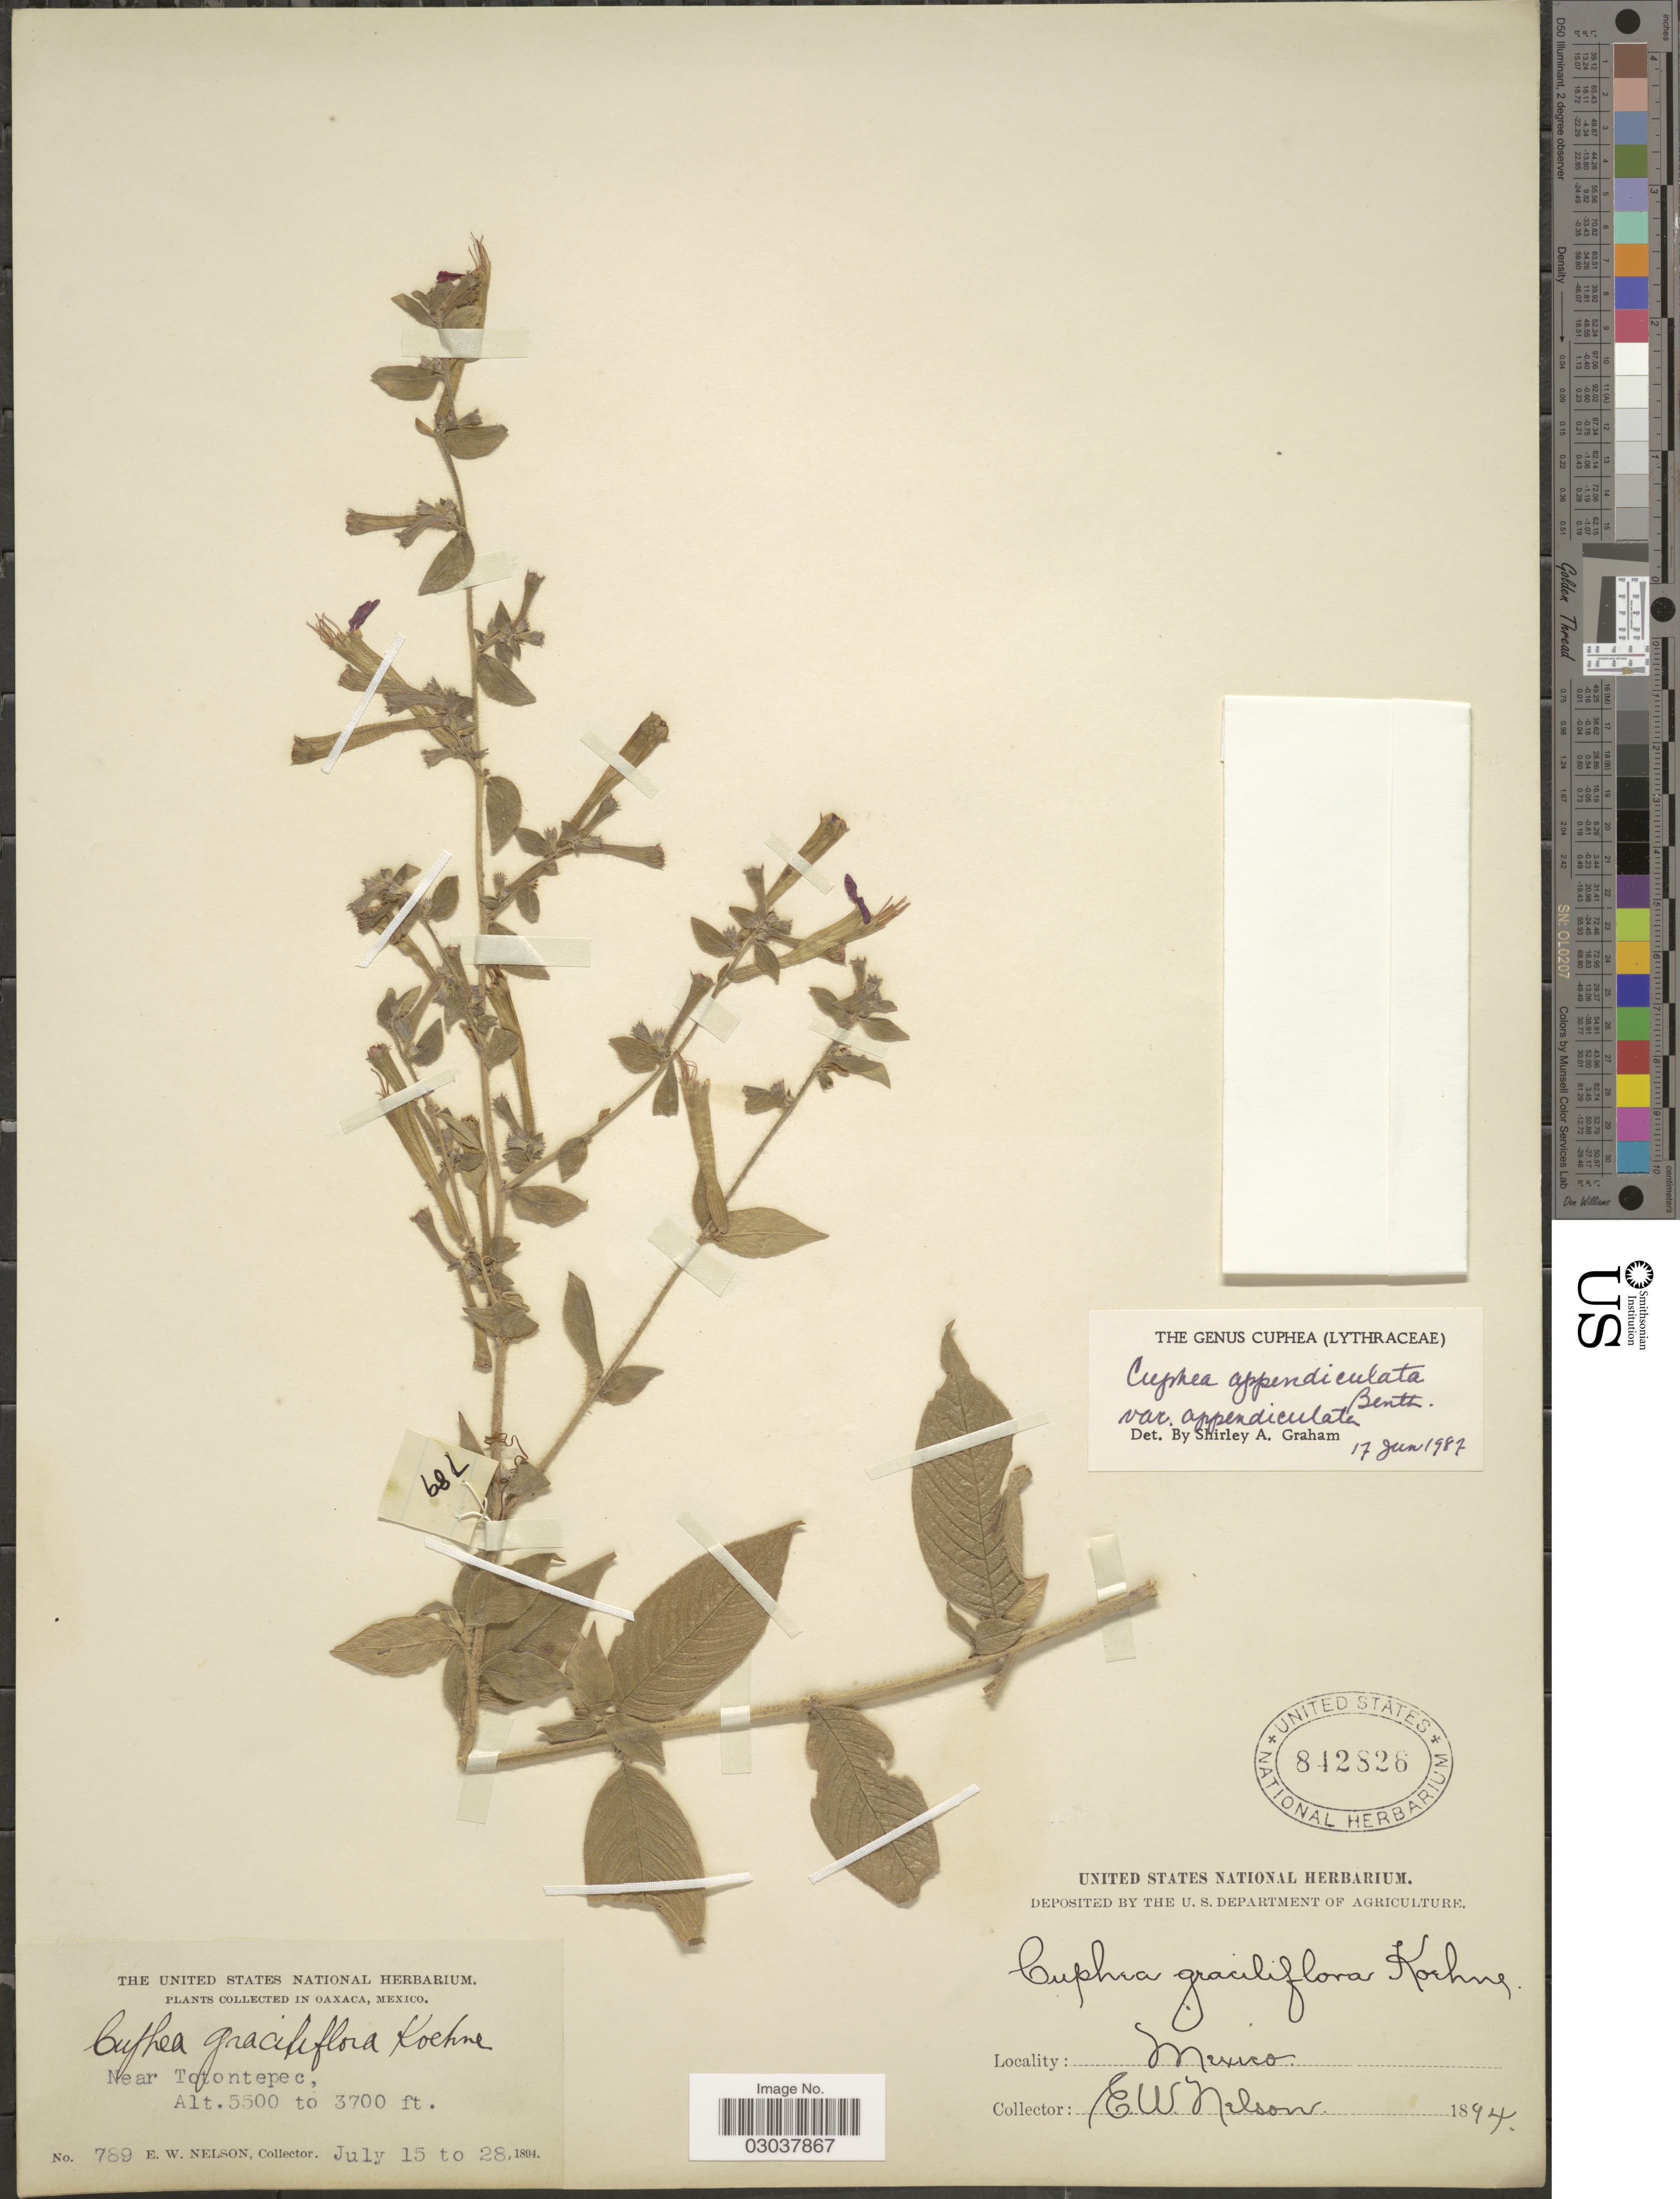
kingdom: Plantae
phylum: Tracheophyta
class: Magnoliopsida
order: Myrtales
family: Lythraceae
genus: Cuphea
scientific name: Cuphea appendiculata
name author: Benth.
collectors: E. W. Nelson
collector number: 789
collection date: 1894-07-15/1894-07-28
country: Mexico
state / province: Oaxaca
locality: Near Totontepec.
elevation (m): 1128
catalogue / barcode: US 842826